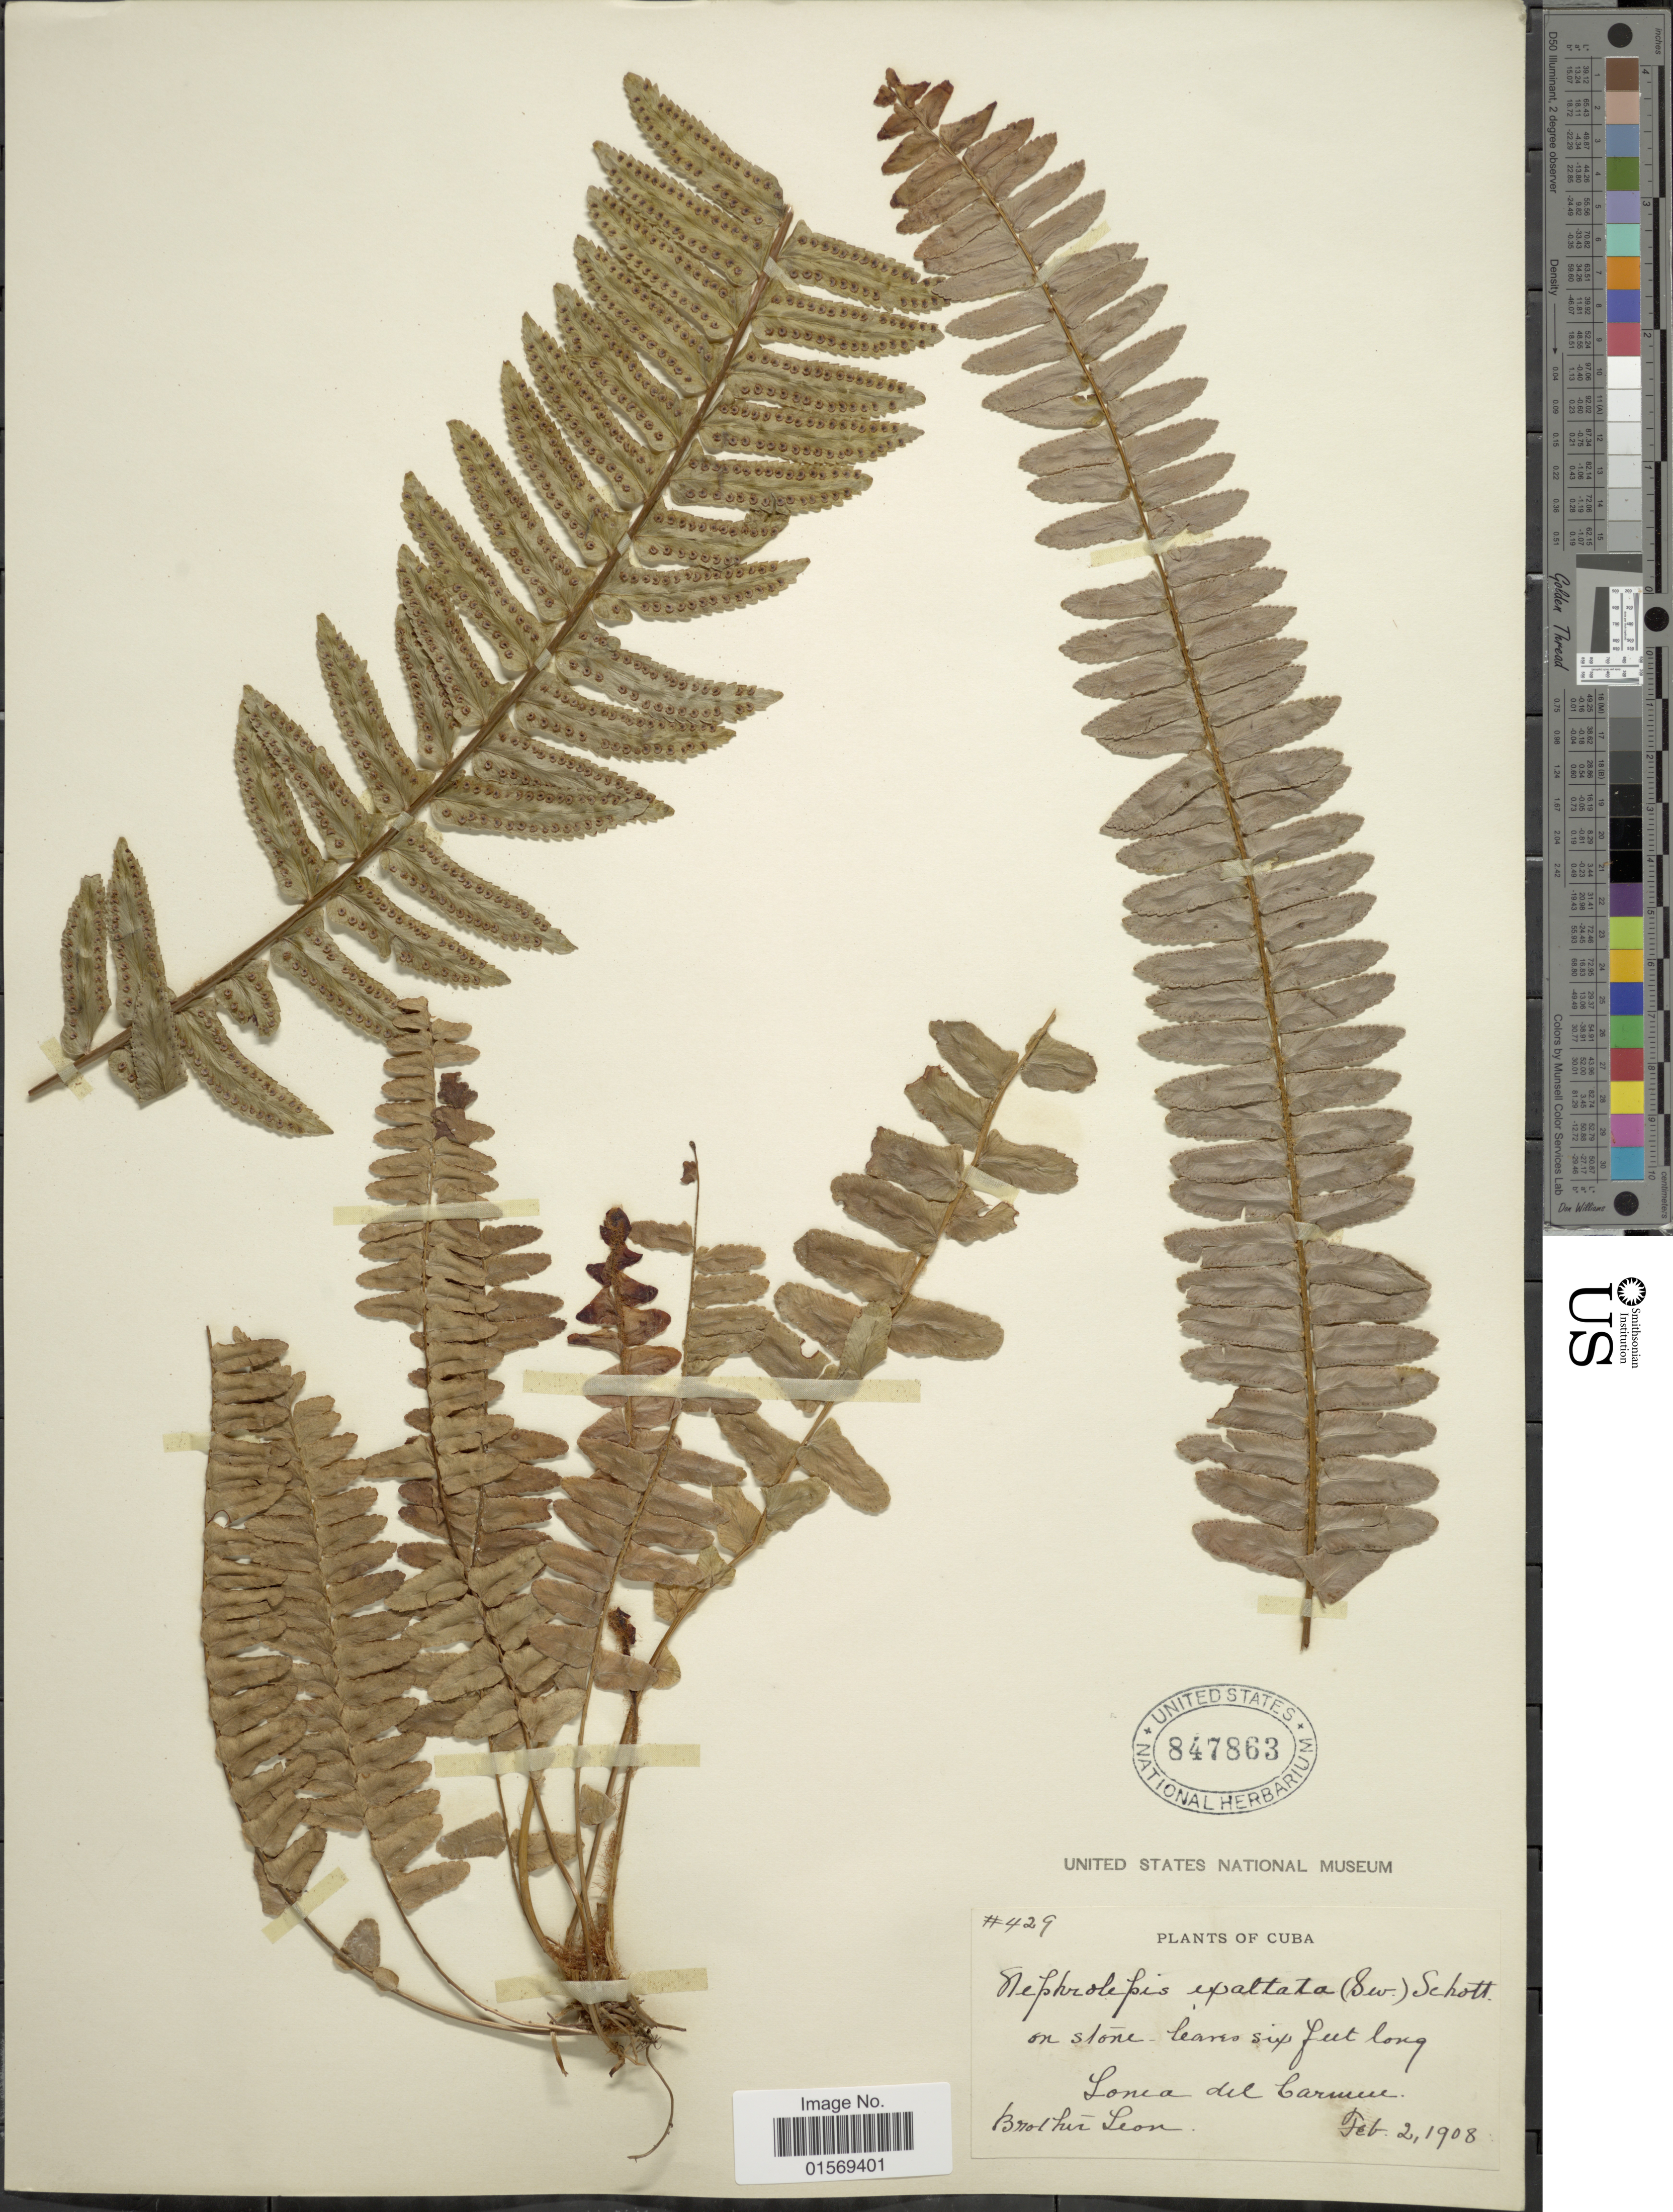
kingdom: Plantae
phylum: Tracheophyta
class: Polypodiopsida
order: Polypodiales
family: Nephrolepidaceae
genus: Nephrolepis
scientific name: Nephrolepis exaltata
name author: (L.) Schott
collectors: Bro. León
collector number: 429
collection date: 1908-02-02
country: Cuba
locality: Cuba, Loma del Carmen.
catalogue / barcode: US 847863